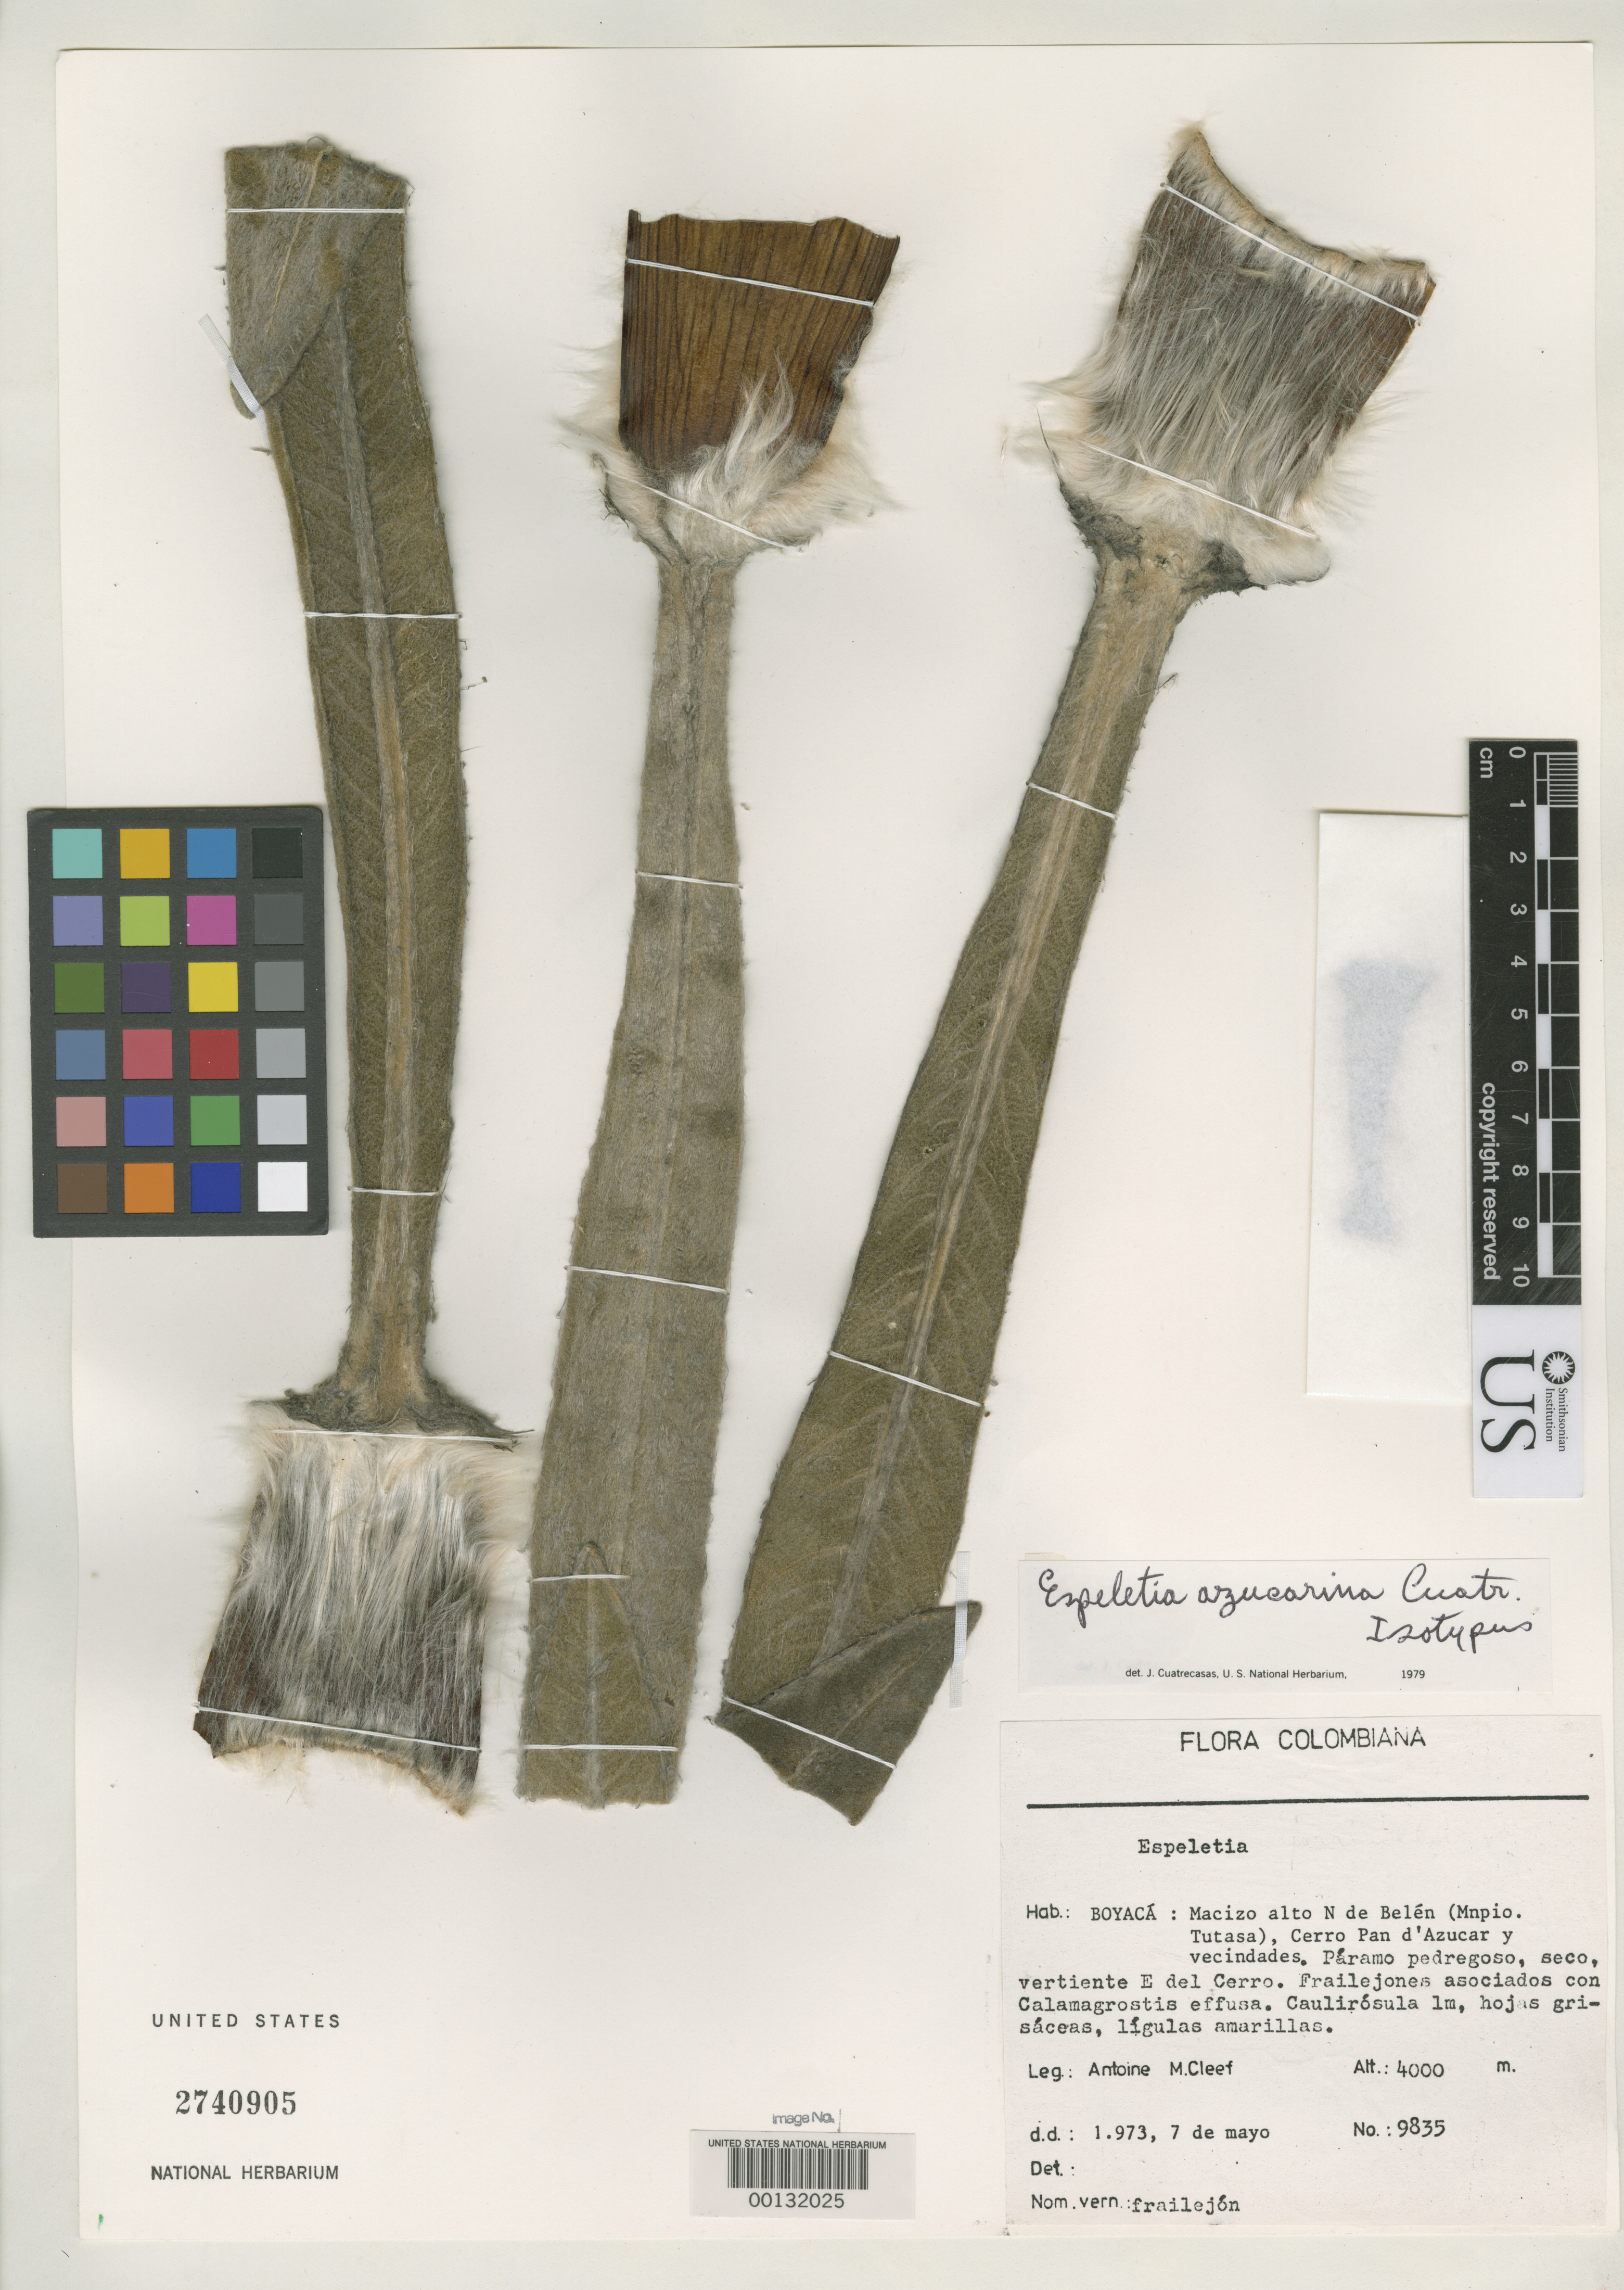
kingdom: Plantae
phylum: Tracheophyta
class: Magnoliopsida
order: Asterales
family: Asteraceae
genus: Espeletia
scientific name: Espeletia azucarina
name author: Cuatrec.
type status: Isotype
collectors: A. M. Cleef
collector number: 9835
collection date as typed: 07 May 1973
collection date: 1973-05-07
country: Colombia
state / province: Boyacá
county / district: Tutasa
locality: Macizo Alto N de Belem, Cerro Pan de Azucar y Vecindades. [Massive hill N of Belem, Cerro Pan de Azucar and vicinity.]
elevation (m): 4000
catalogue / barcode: US 2740905